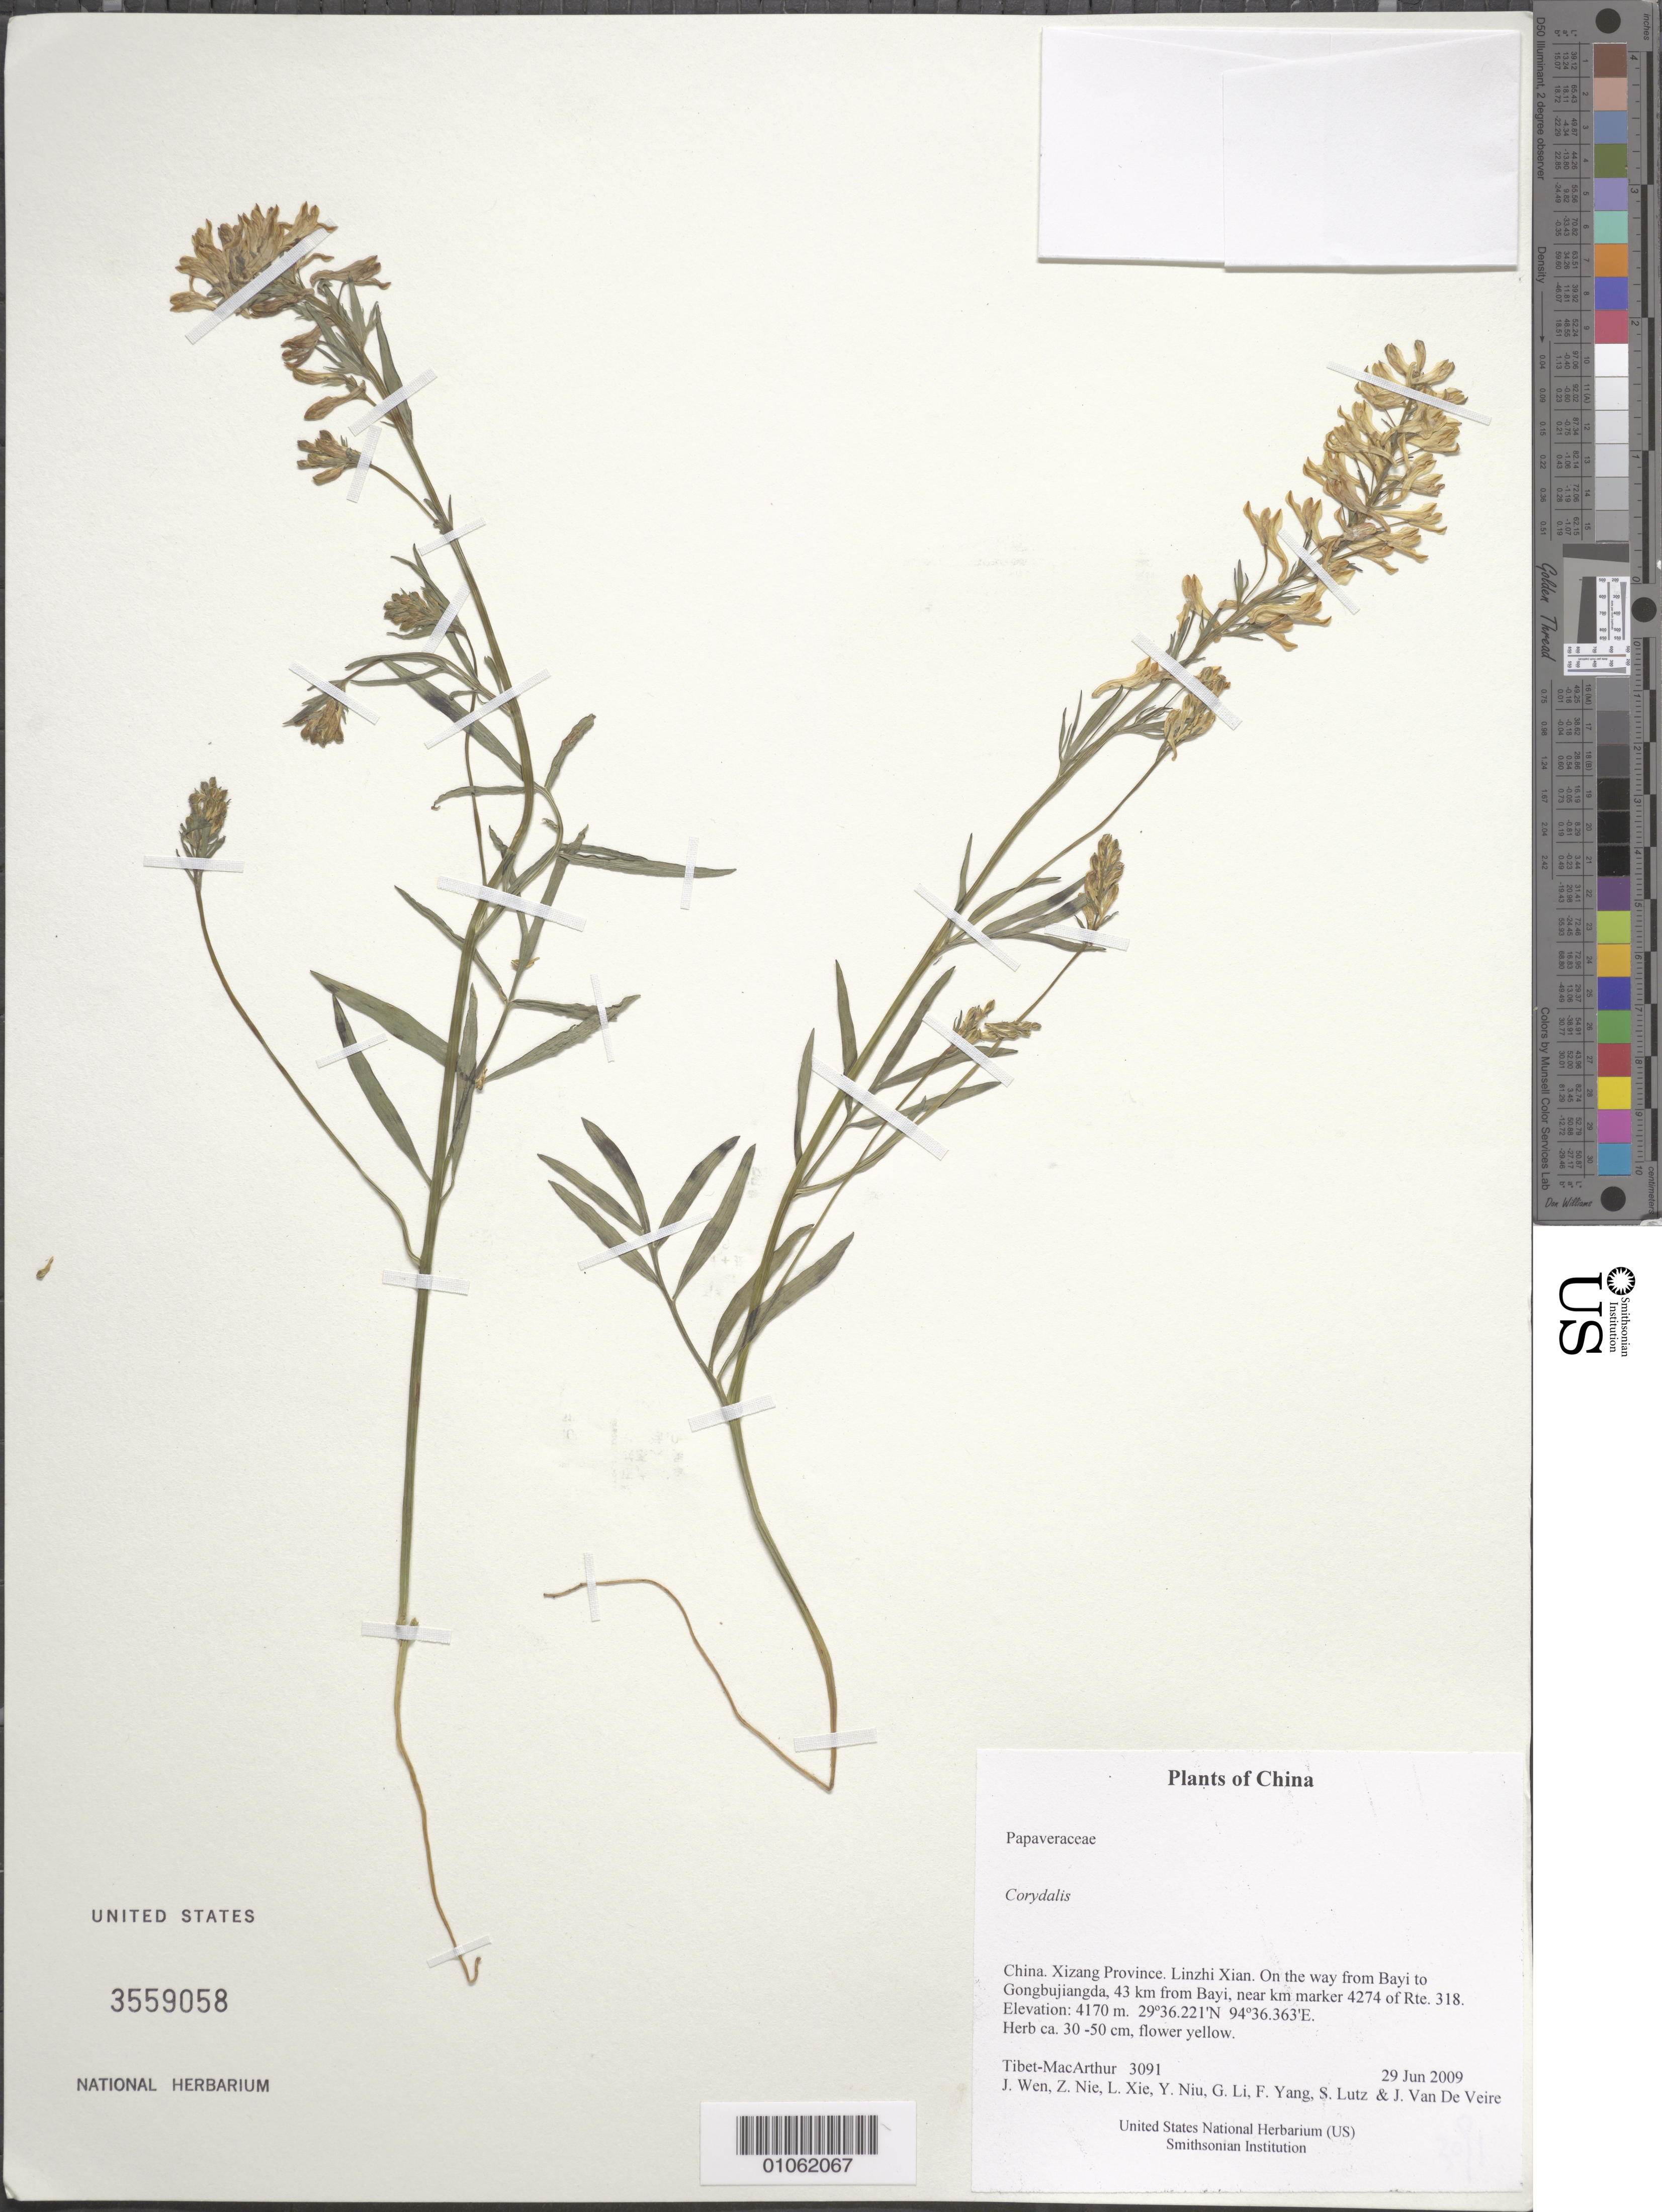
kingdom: Plantae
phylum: Tracheophyta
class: Magnoliopsida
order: Ranunculales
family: Papaveraceae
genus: Corydalis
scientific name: Corydalis sp.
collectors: Tibet-MacArthur, J. Wen, Z. Nie, L. Xie, Y. Niu, G. Li, F. Yang, S. Lutz & J. Van De Veire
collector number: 3091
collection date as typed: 29 Jun 2009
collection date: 2009-06-29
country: China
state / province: Xizang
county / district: Linzhi Xian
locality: On the way from Bayi to Gongbujiangda, 43 km from Bayi, near km marker 4274 of Rte. 318.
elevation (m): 4170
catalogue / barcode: US 3559058